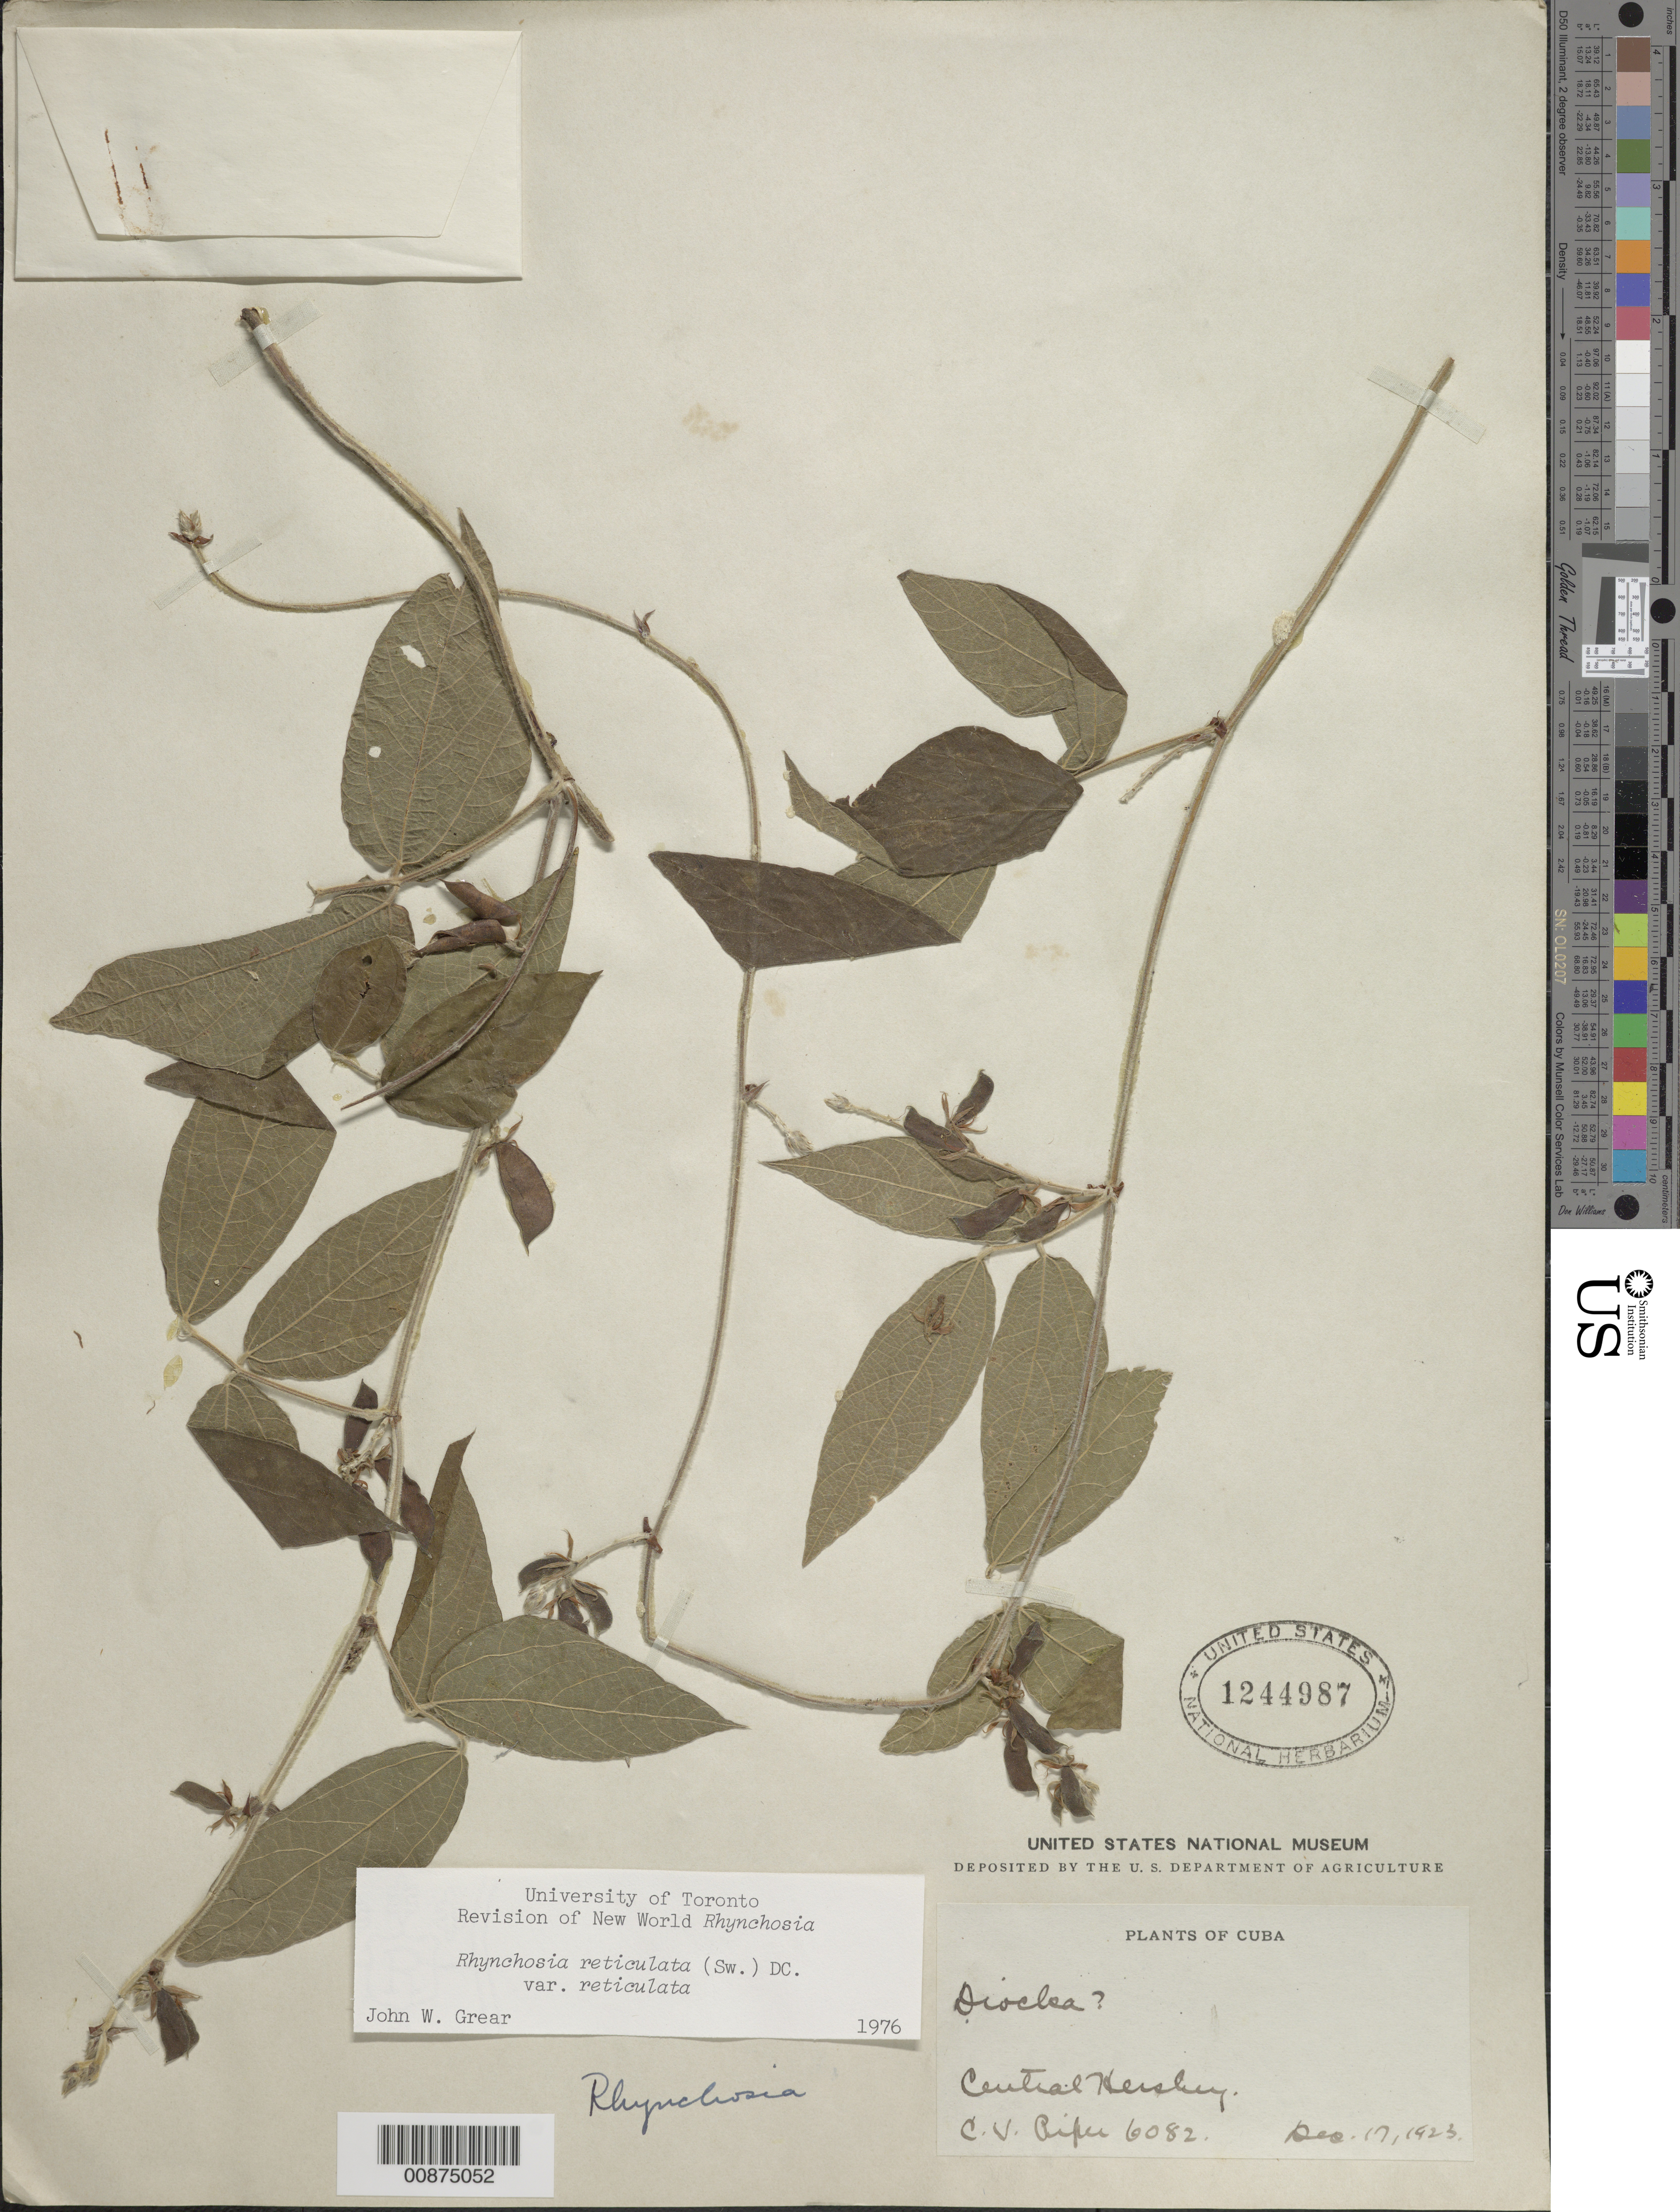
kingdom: Plantae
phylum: Tracheophyta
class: Magnoliopsida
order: Fabales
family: Fabaceae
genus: Rhynchosia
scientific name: Rhynchosia reticulata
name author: (Sw.) DC.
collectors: C. V. Piper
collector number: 6082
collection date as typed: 17 Dec 1923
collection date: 1923-12-17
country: Cuba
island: Cuba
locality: Central Hershey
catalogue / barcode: US 1244987